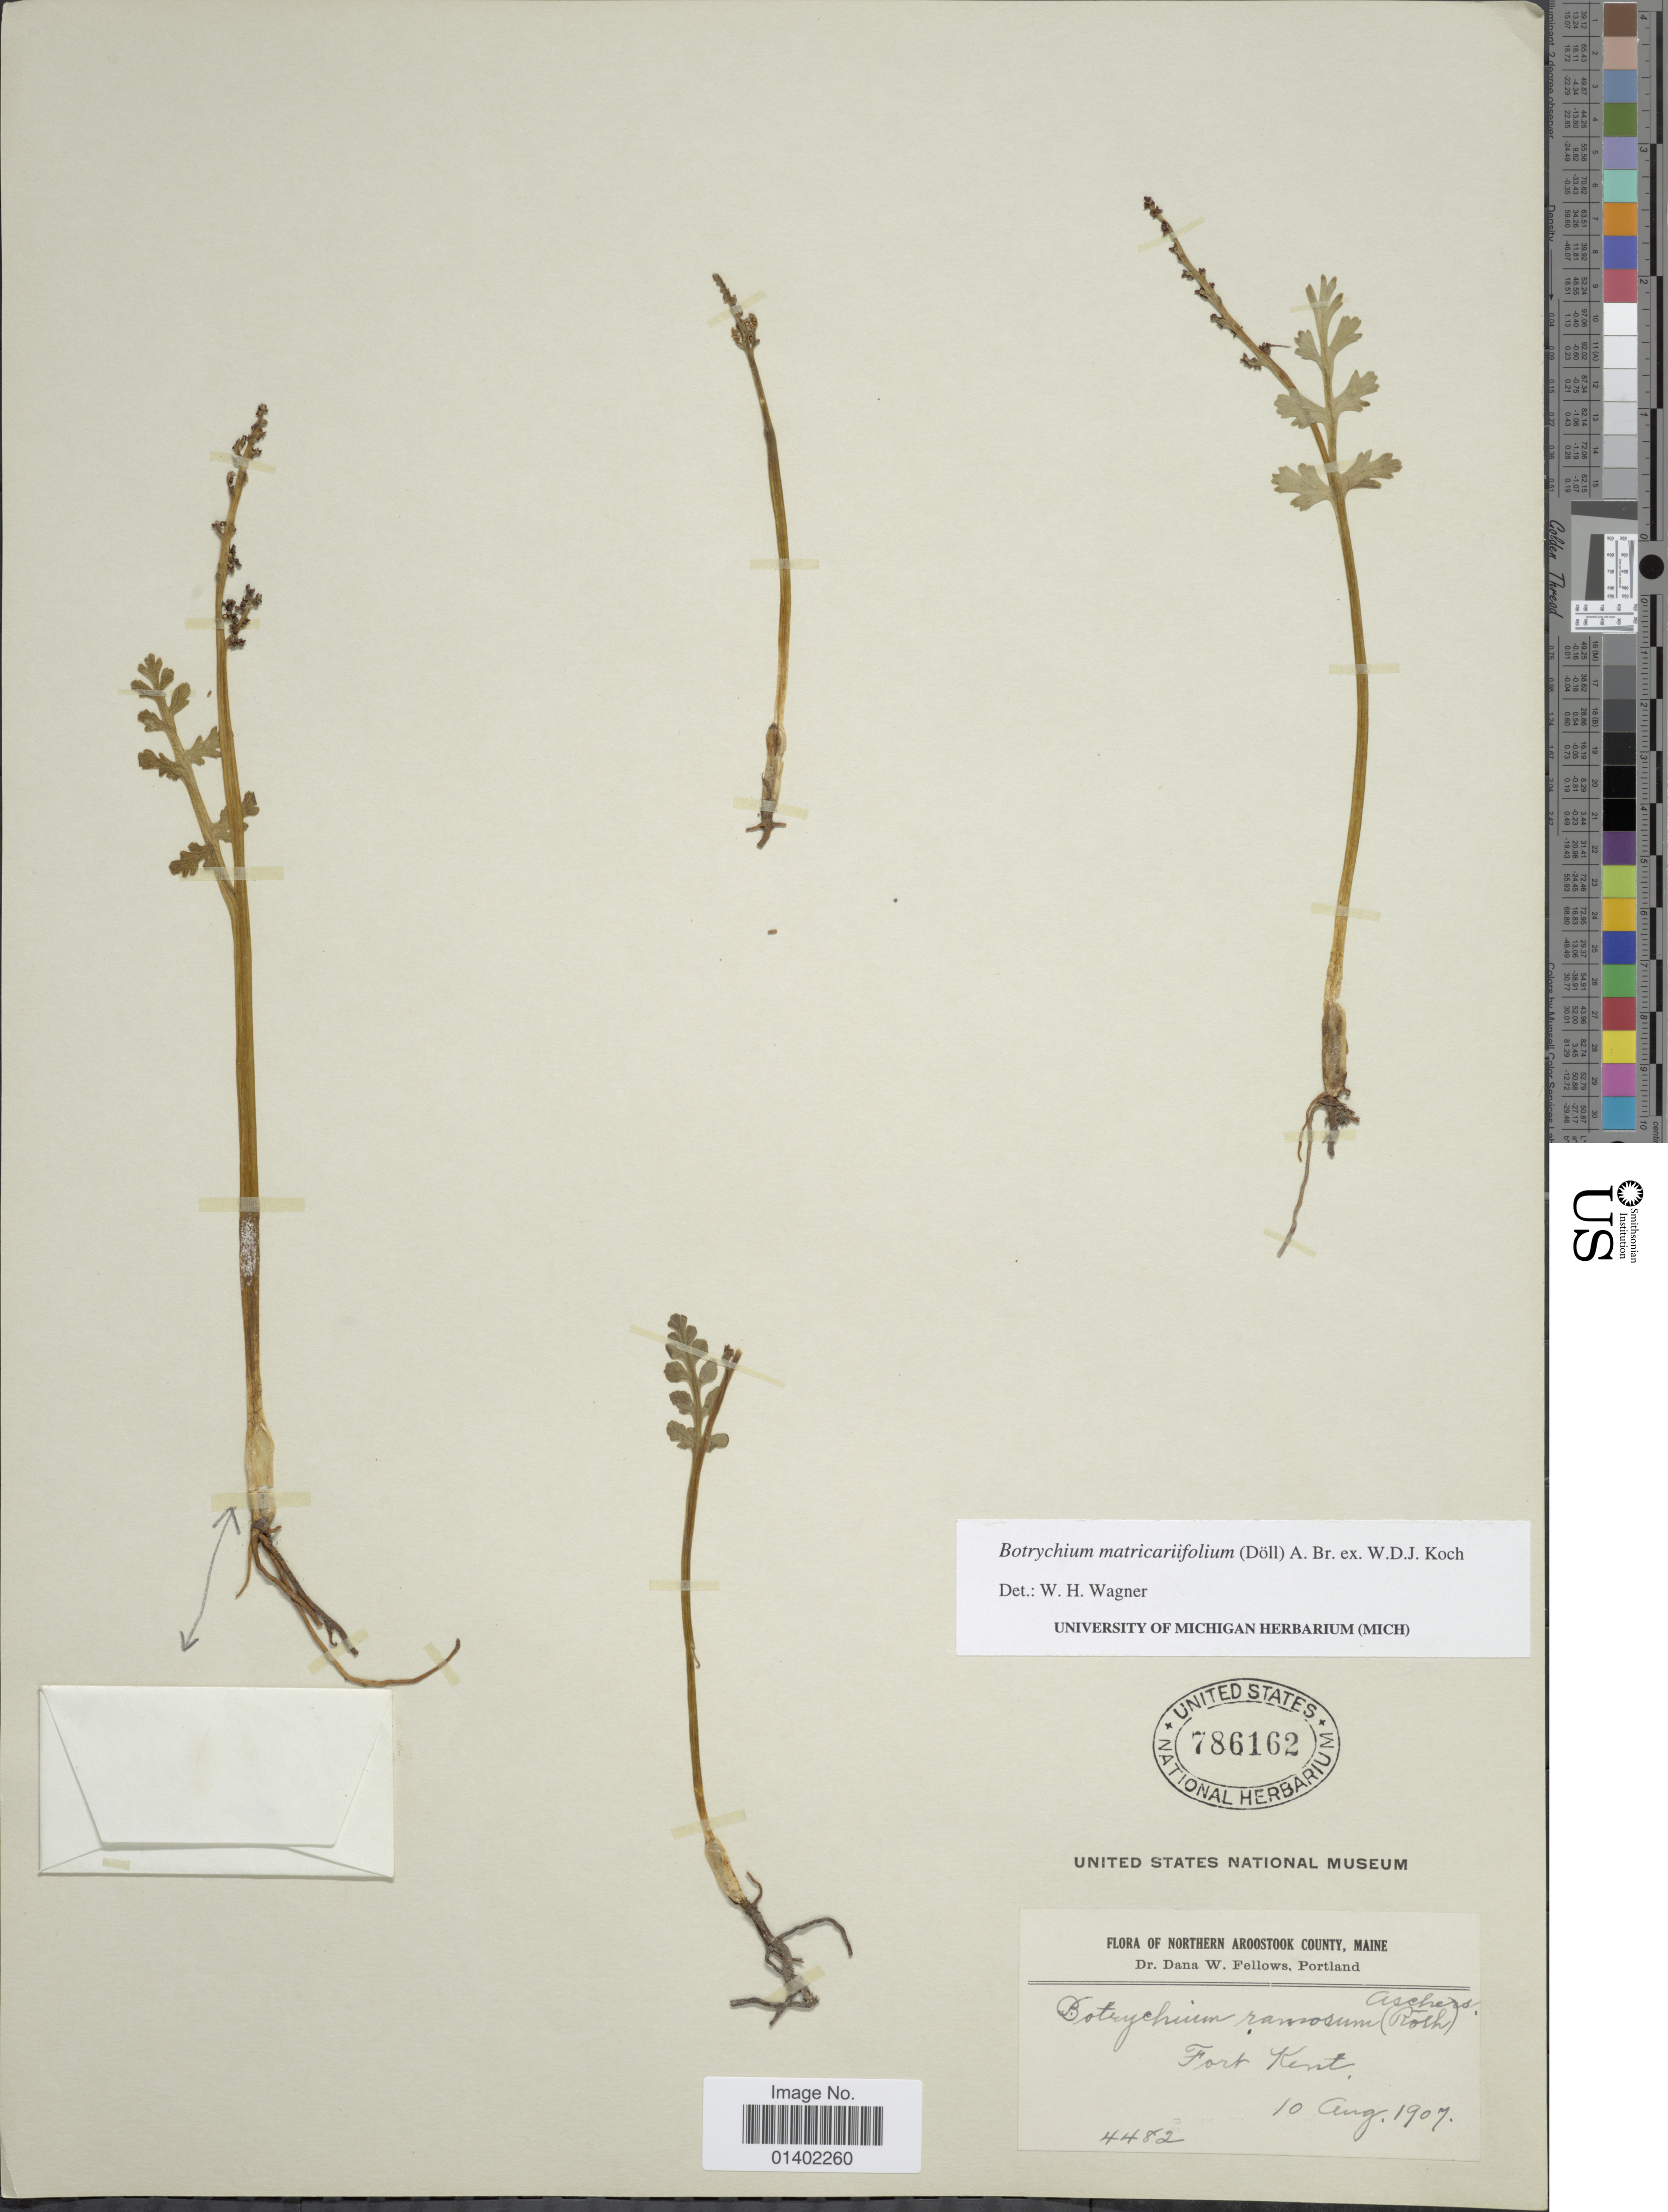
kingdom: Plantae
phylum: Tracheophyta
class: Polypodiopsida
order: Ophioglossales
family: Ophioglossaceae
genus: Botrychium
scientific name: Botrychium matricariifolium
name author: (A. Braun ex Dowell) A. Braun ex Koch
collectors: D. W. Fellows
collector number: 4482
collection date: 1907-08-10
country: United States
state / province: Maine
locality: Flora of Northern Aroostook County, Maine, Fort Kent.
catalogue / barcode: US 786162